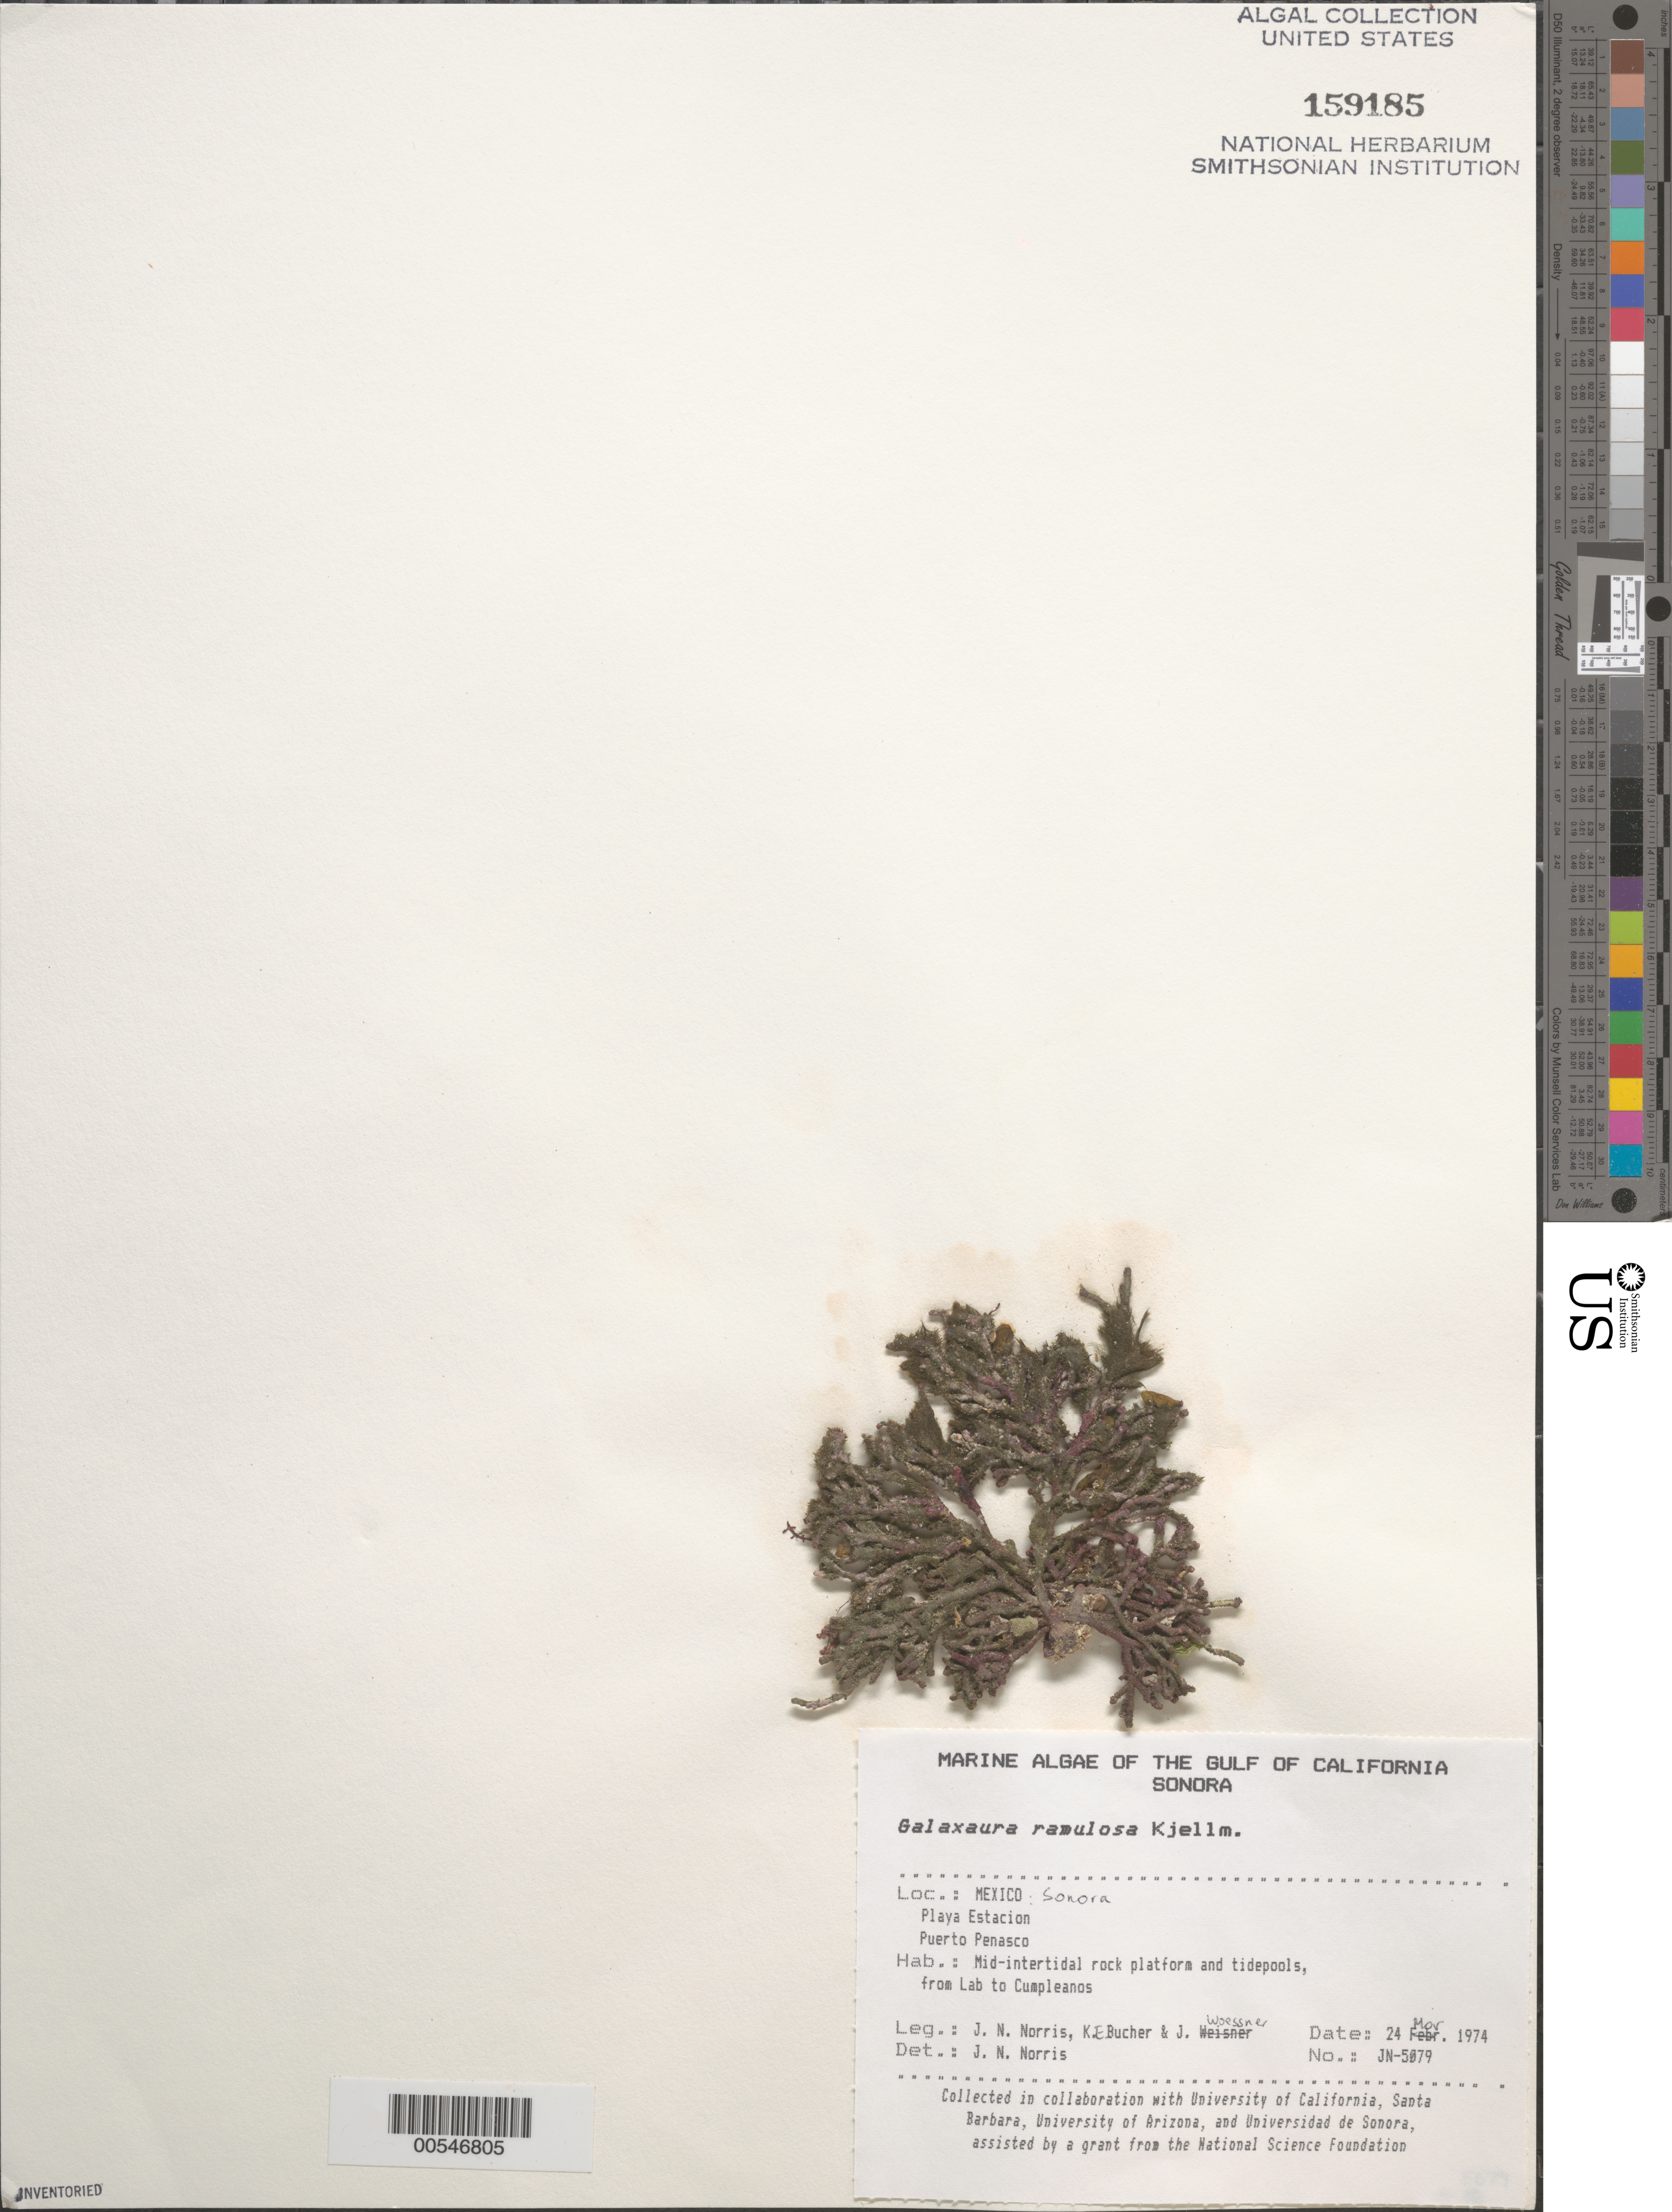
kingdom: Plantae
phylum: Rhodophyta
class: Florideophyceae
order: Nemaliales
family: Galaxauraceae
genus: Galaxaura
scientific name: Galaxaura rugosa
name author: (Ellis & Sol.) J.V.Lamouroux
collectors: J. N. Norris, K. E. Bucher & J. Woessner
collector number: JN-5079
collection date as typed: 24 Mar 1974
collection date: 1974-03-24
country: Mexico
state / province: Sonora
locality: Playa Estacion, Puerto Penasco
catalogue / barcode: US 159185